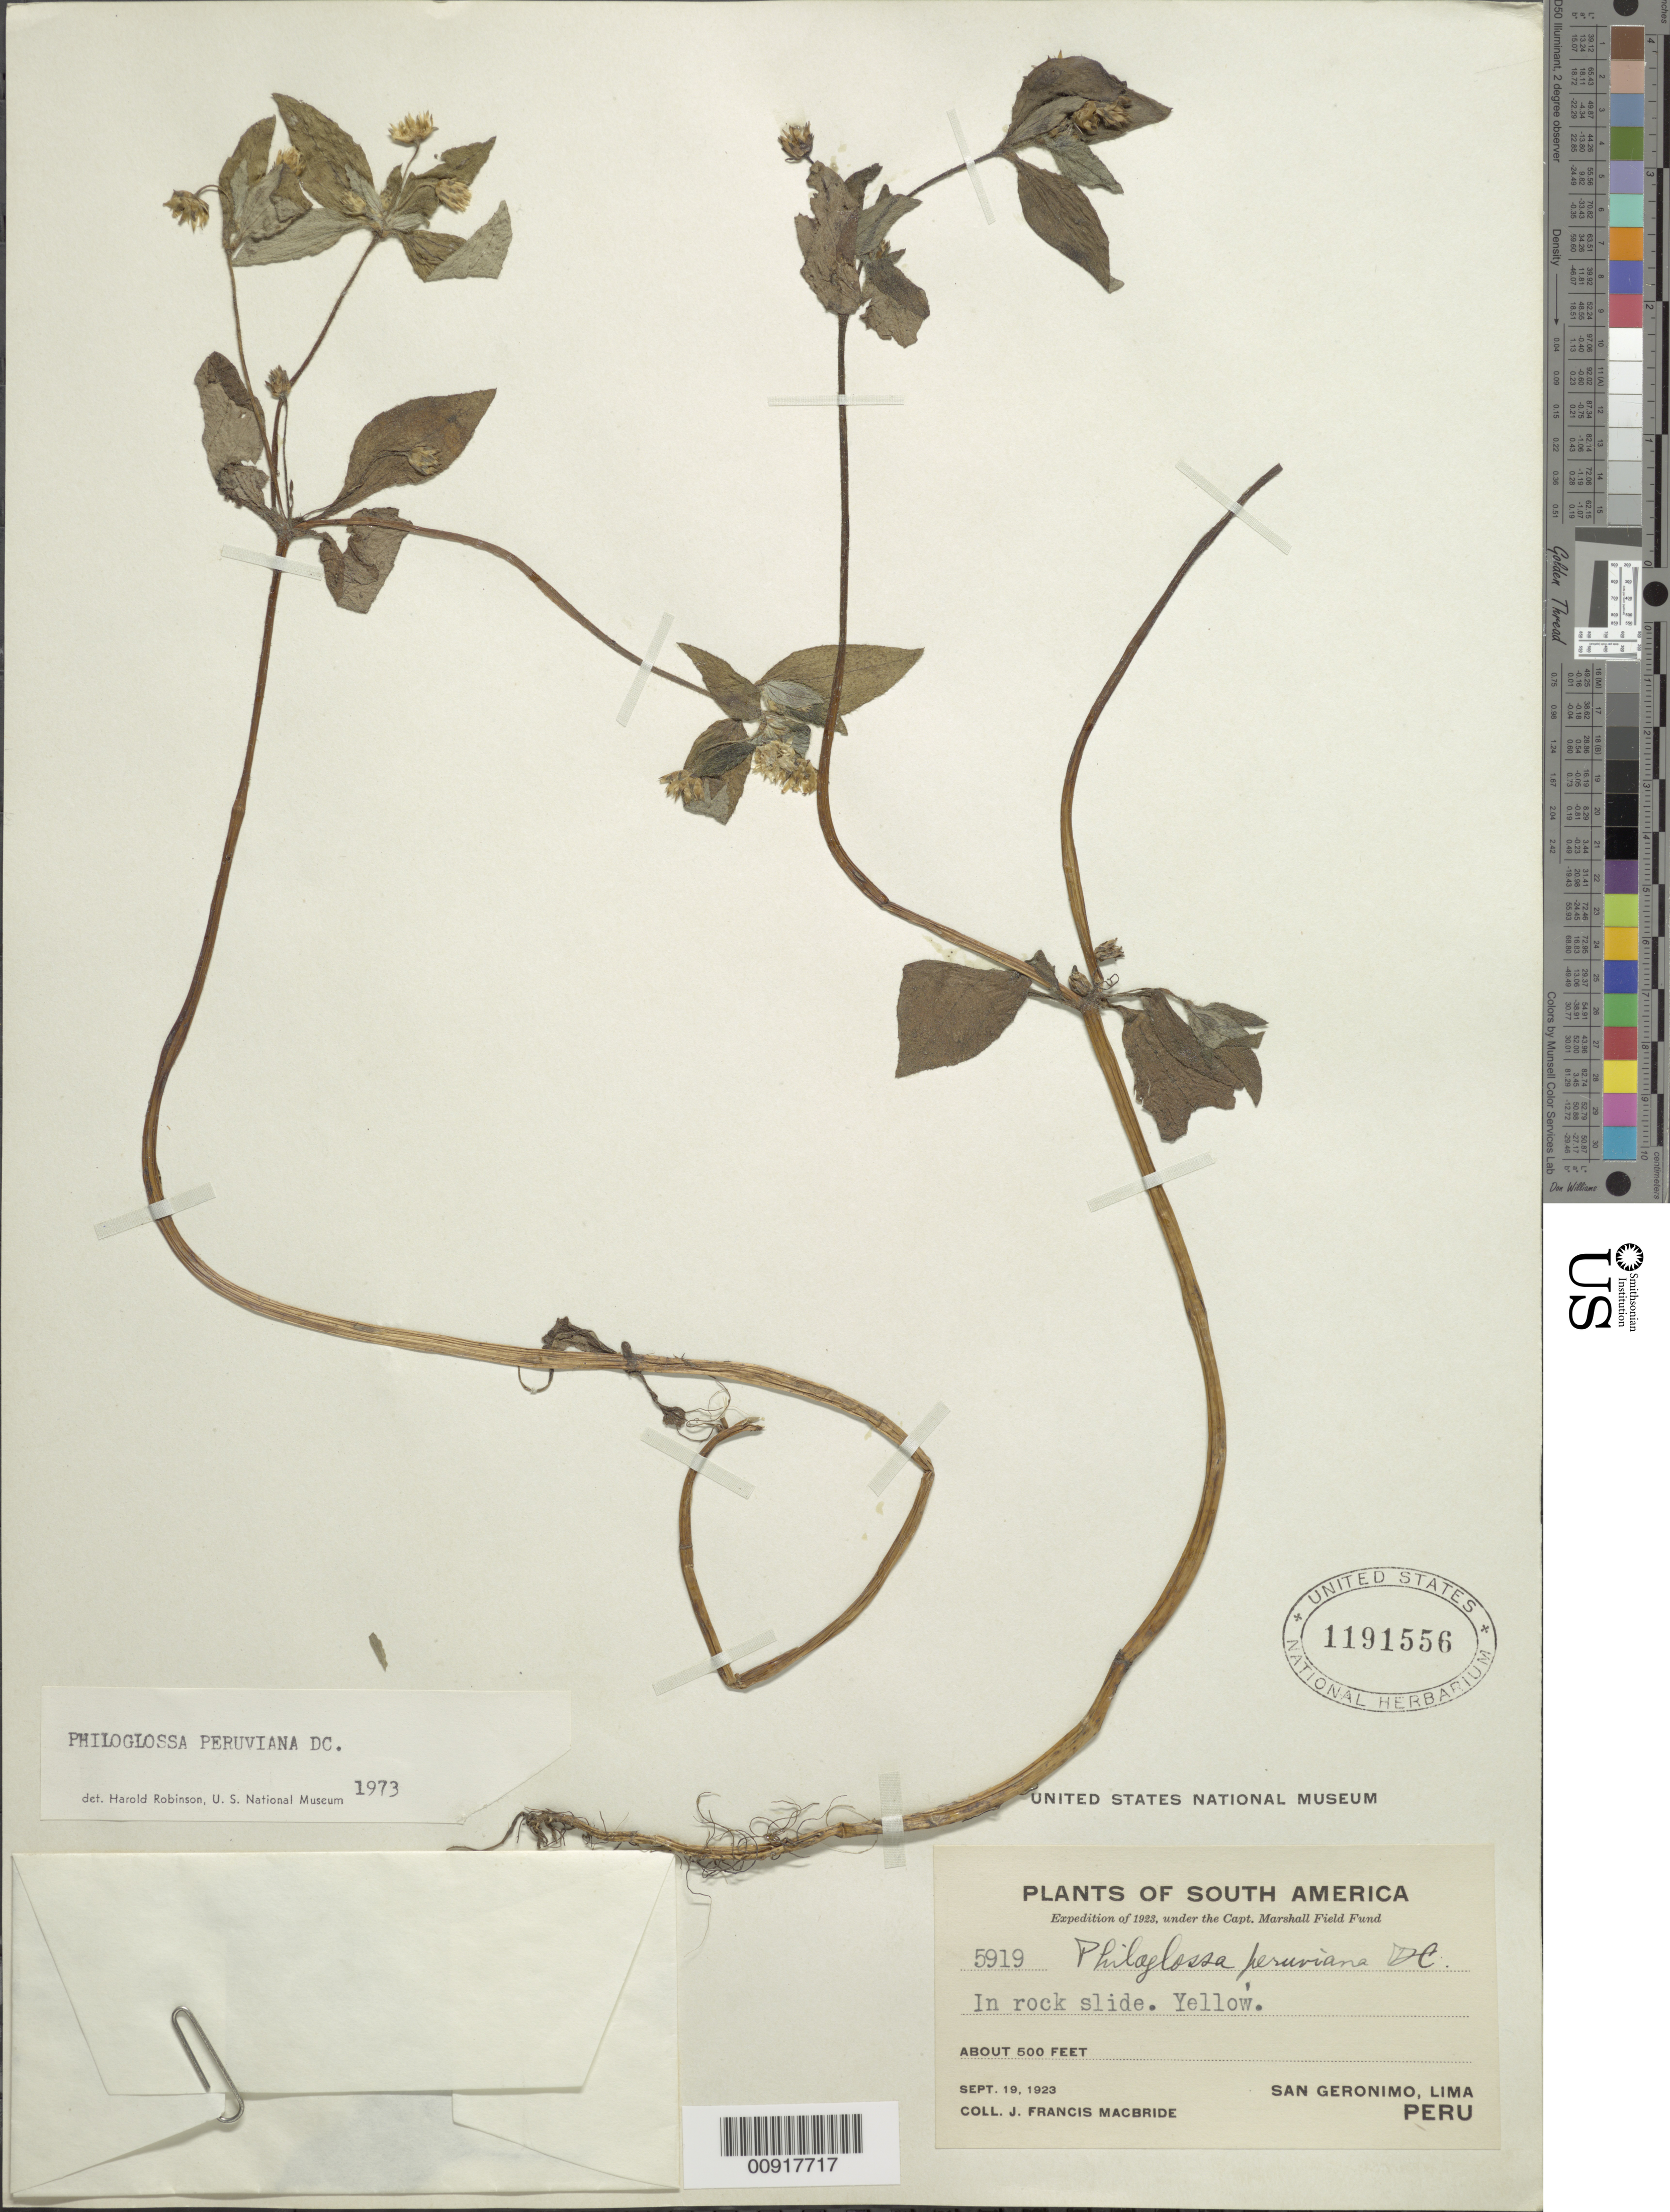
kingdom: Plantae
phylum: Tracheophyta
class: Magnoliopsida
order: Asterales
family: Asteraceae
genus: Philoglossa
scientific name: Philoglossa peruviana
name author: DC.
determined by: Robinson, Harold E., (US)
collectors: J. F. Macbride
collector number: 5919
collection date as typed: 19 September 1923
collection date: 1923-09-19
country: Peru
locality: San Geronimo, Lima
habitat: In rock slide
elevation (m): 152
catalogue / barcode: US 1191556